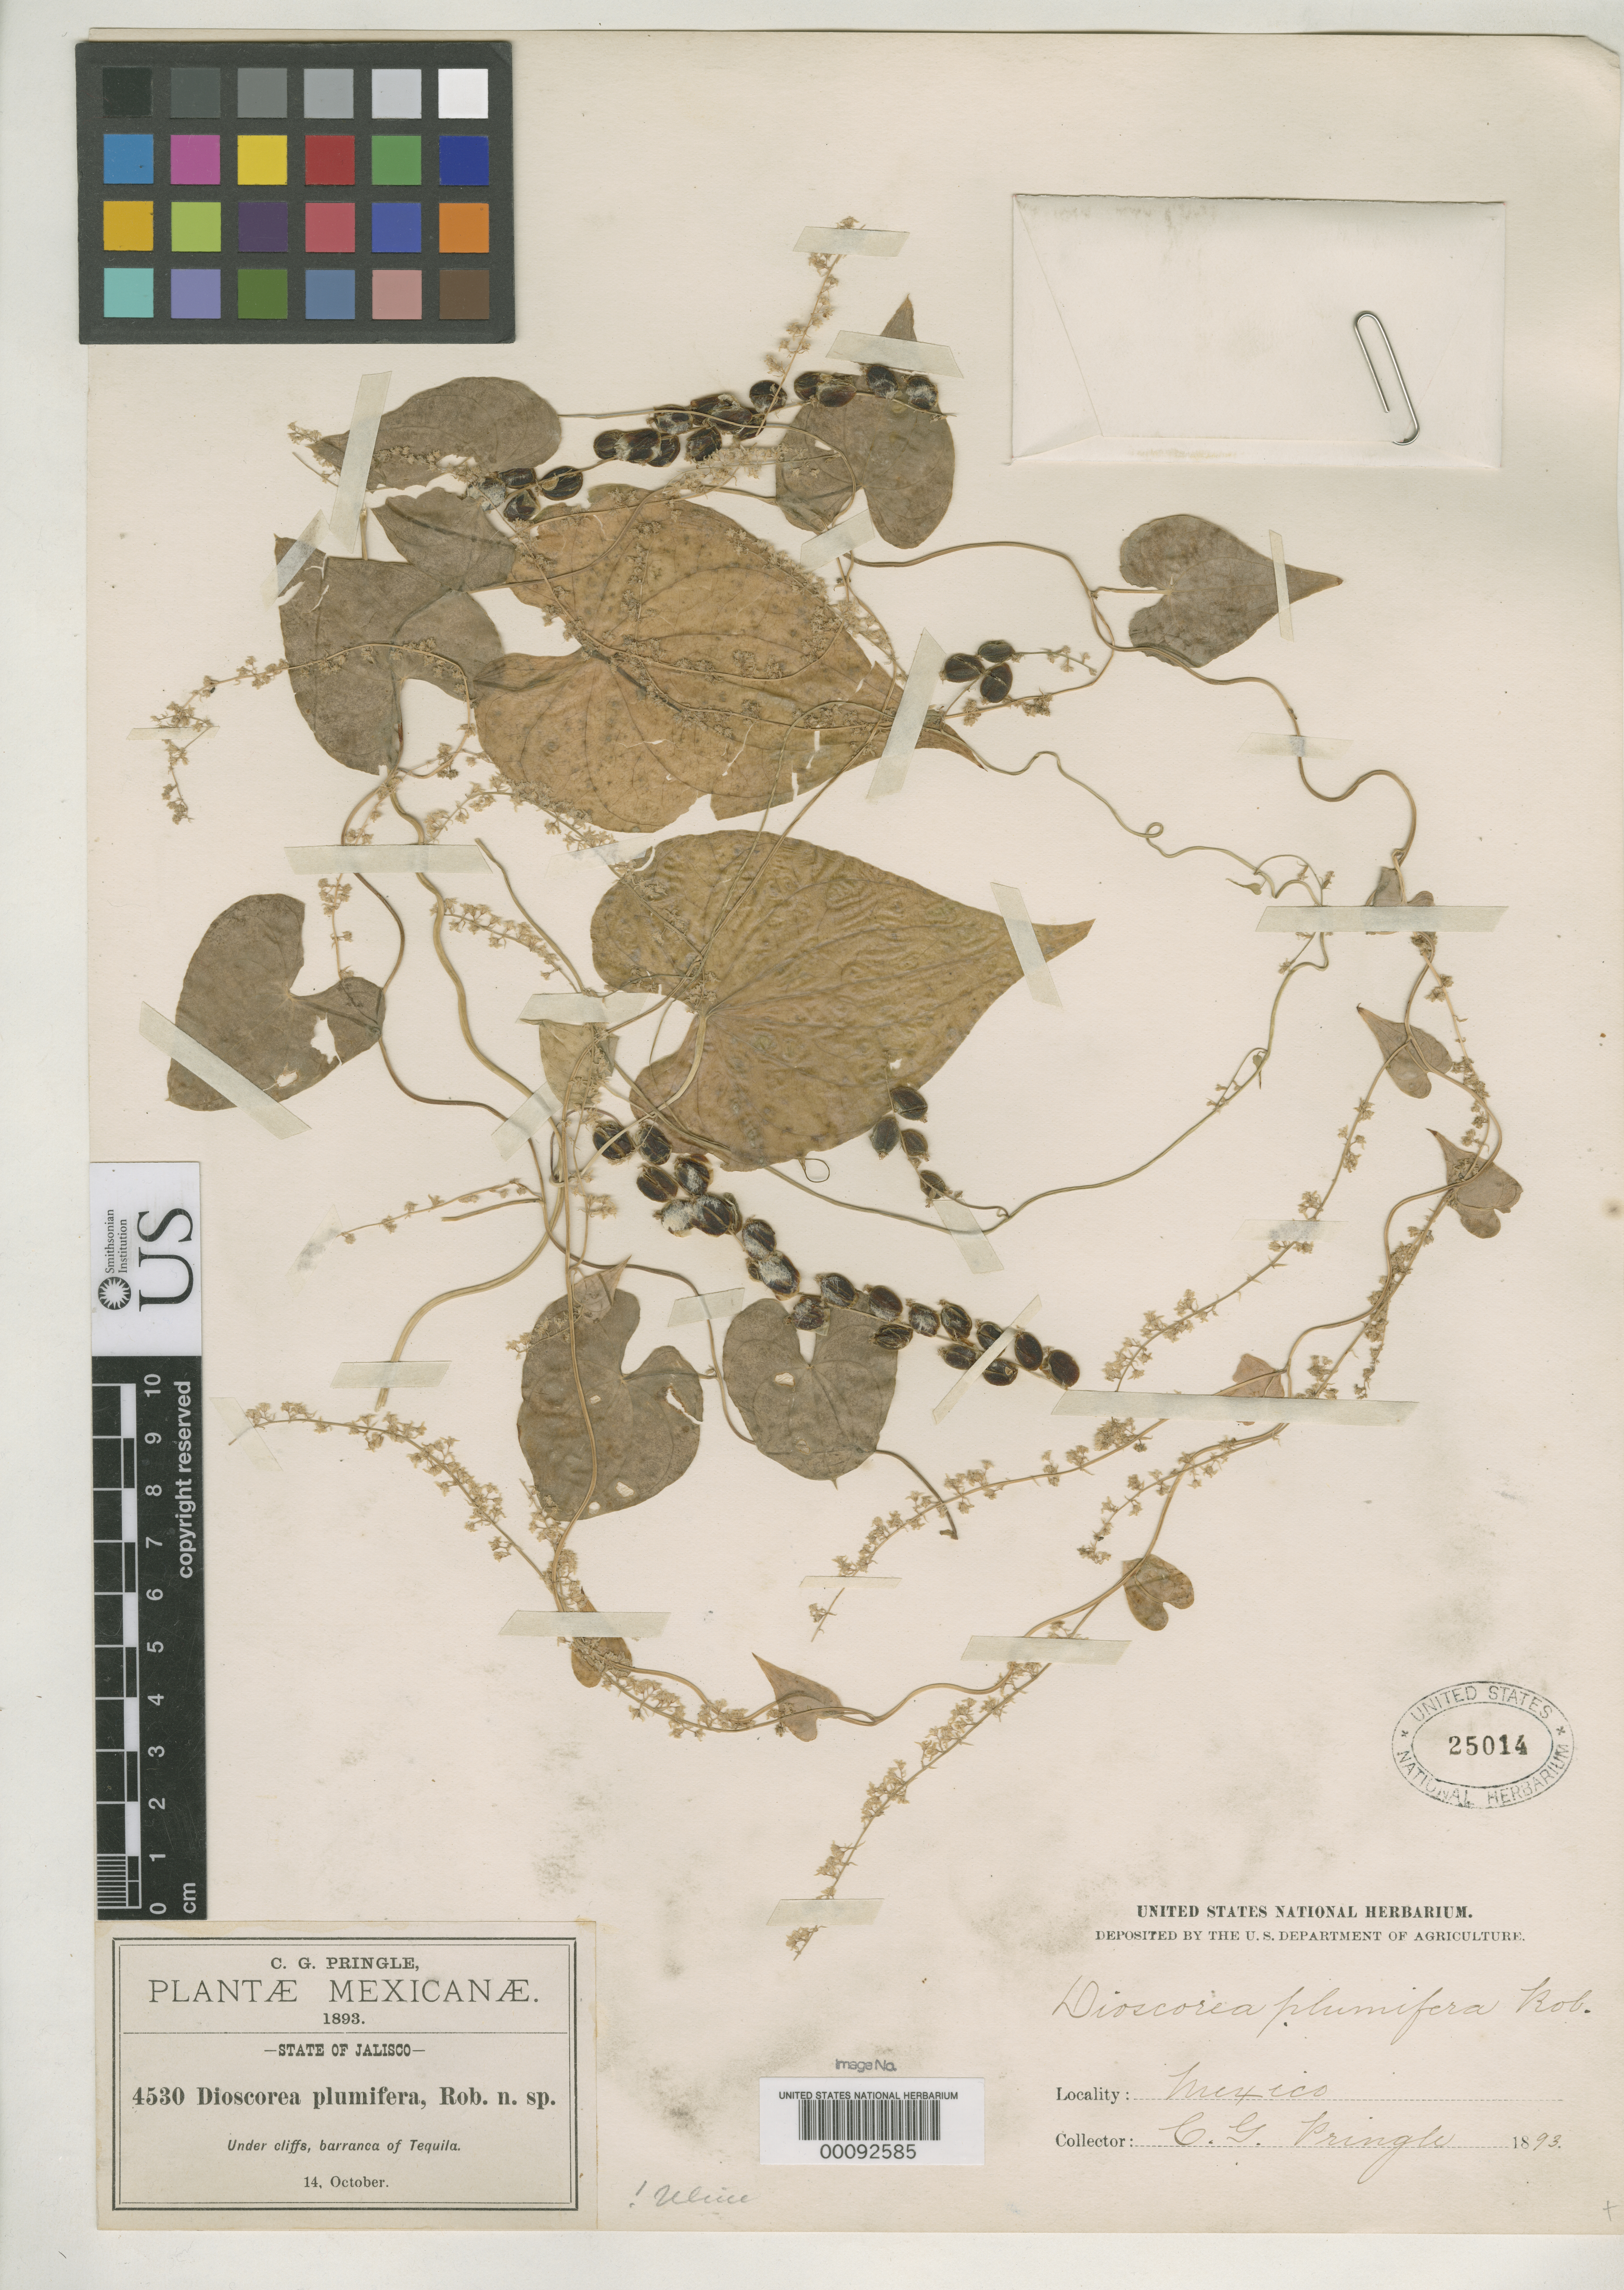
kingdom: Plantae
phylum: Tracheophyta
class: Liliopsida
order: Dioscoreales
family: Dioscoreaceae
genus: Dioscorea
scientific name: Dioscorea plumifera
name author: B.L. Rob.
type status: Isotype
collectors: C. G. Pringle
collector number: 4530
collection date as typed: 14 Oct 1893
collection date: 1893-10-14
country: Mexico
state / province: Jalisco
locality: Barranca of Tequila.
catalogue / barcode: US 25014